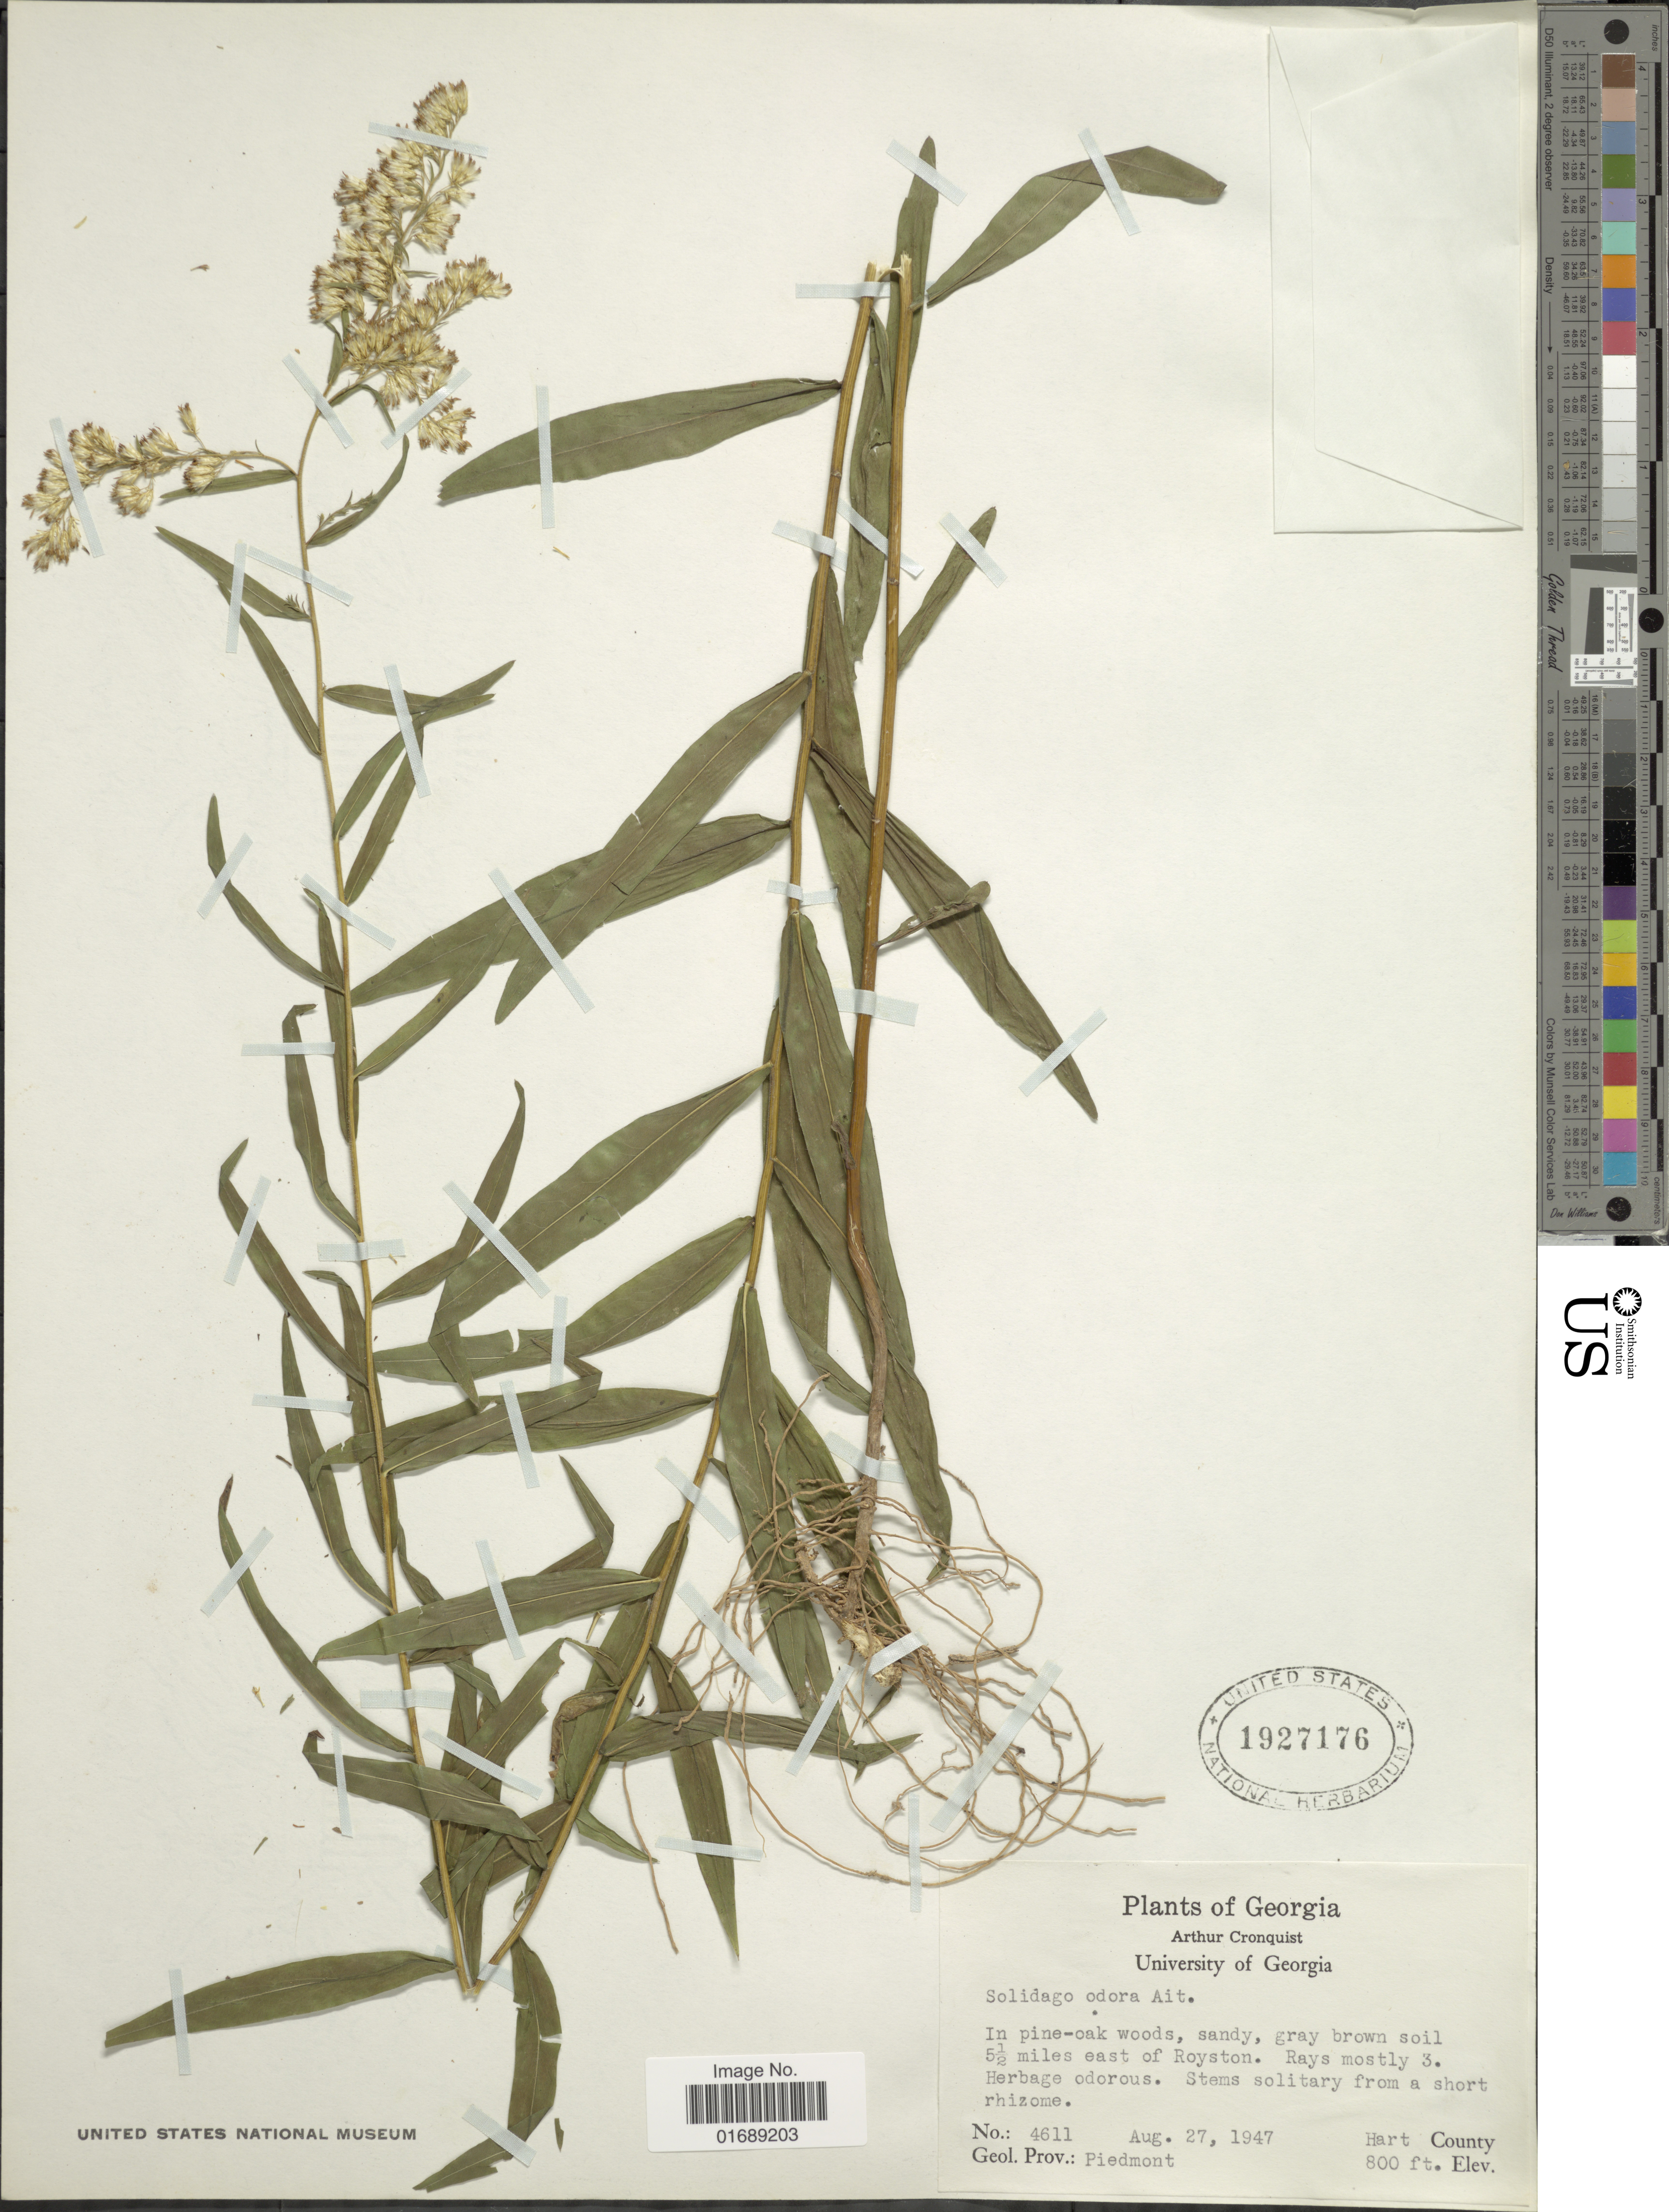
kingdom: Plantae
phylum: Tracheophyta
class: Magnoliopsida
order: Asterales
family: Asteraceae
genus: Solidago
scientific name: Solidago odora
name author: Aiton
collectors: A. J. Cronquist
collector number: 4611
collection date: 1947-08-27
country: United States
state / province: Georgia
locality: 5 ½ miles east of Royston, Hart County, Geol. Prov.: Piedmont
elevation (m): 244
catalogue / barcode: US 1927176